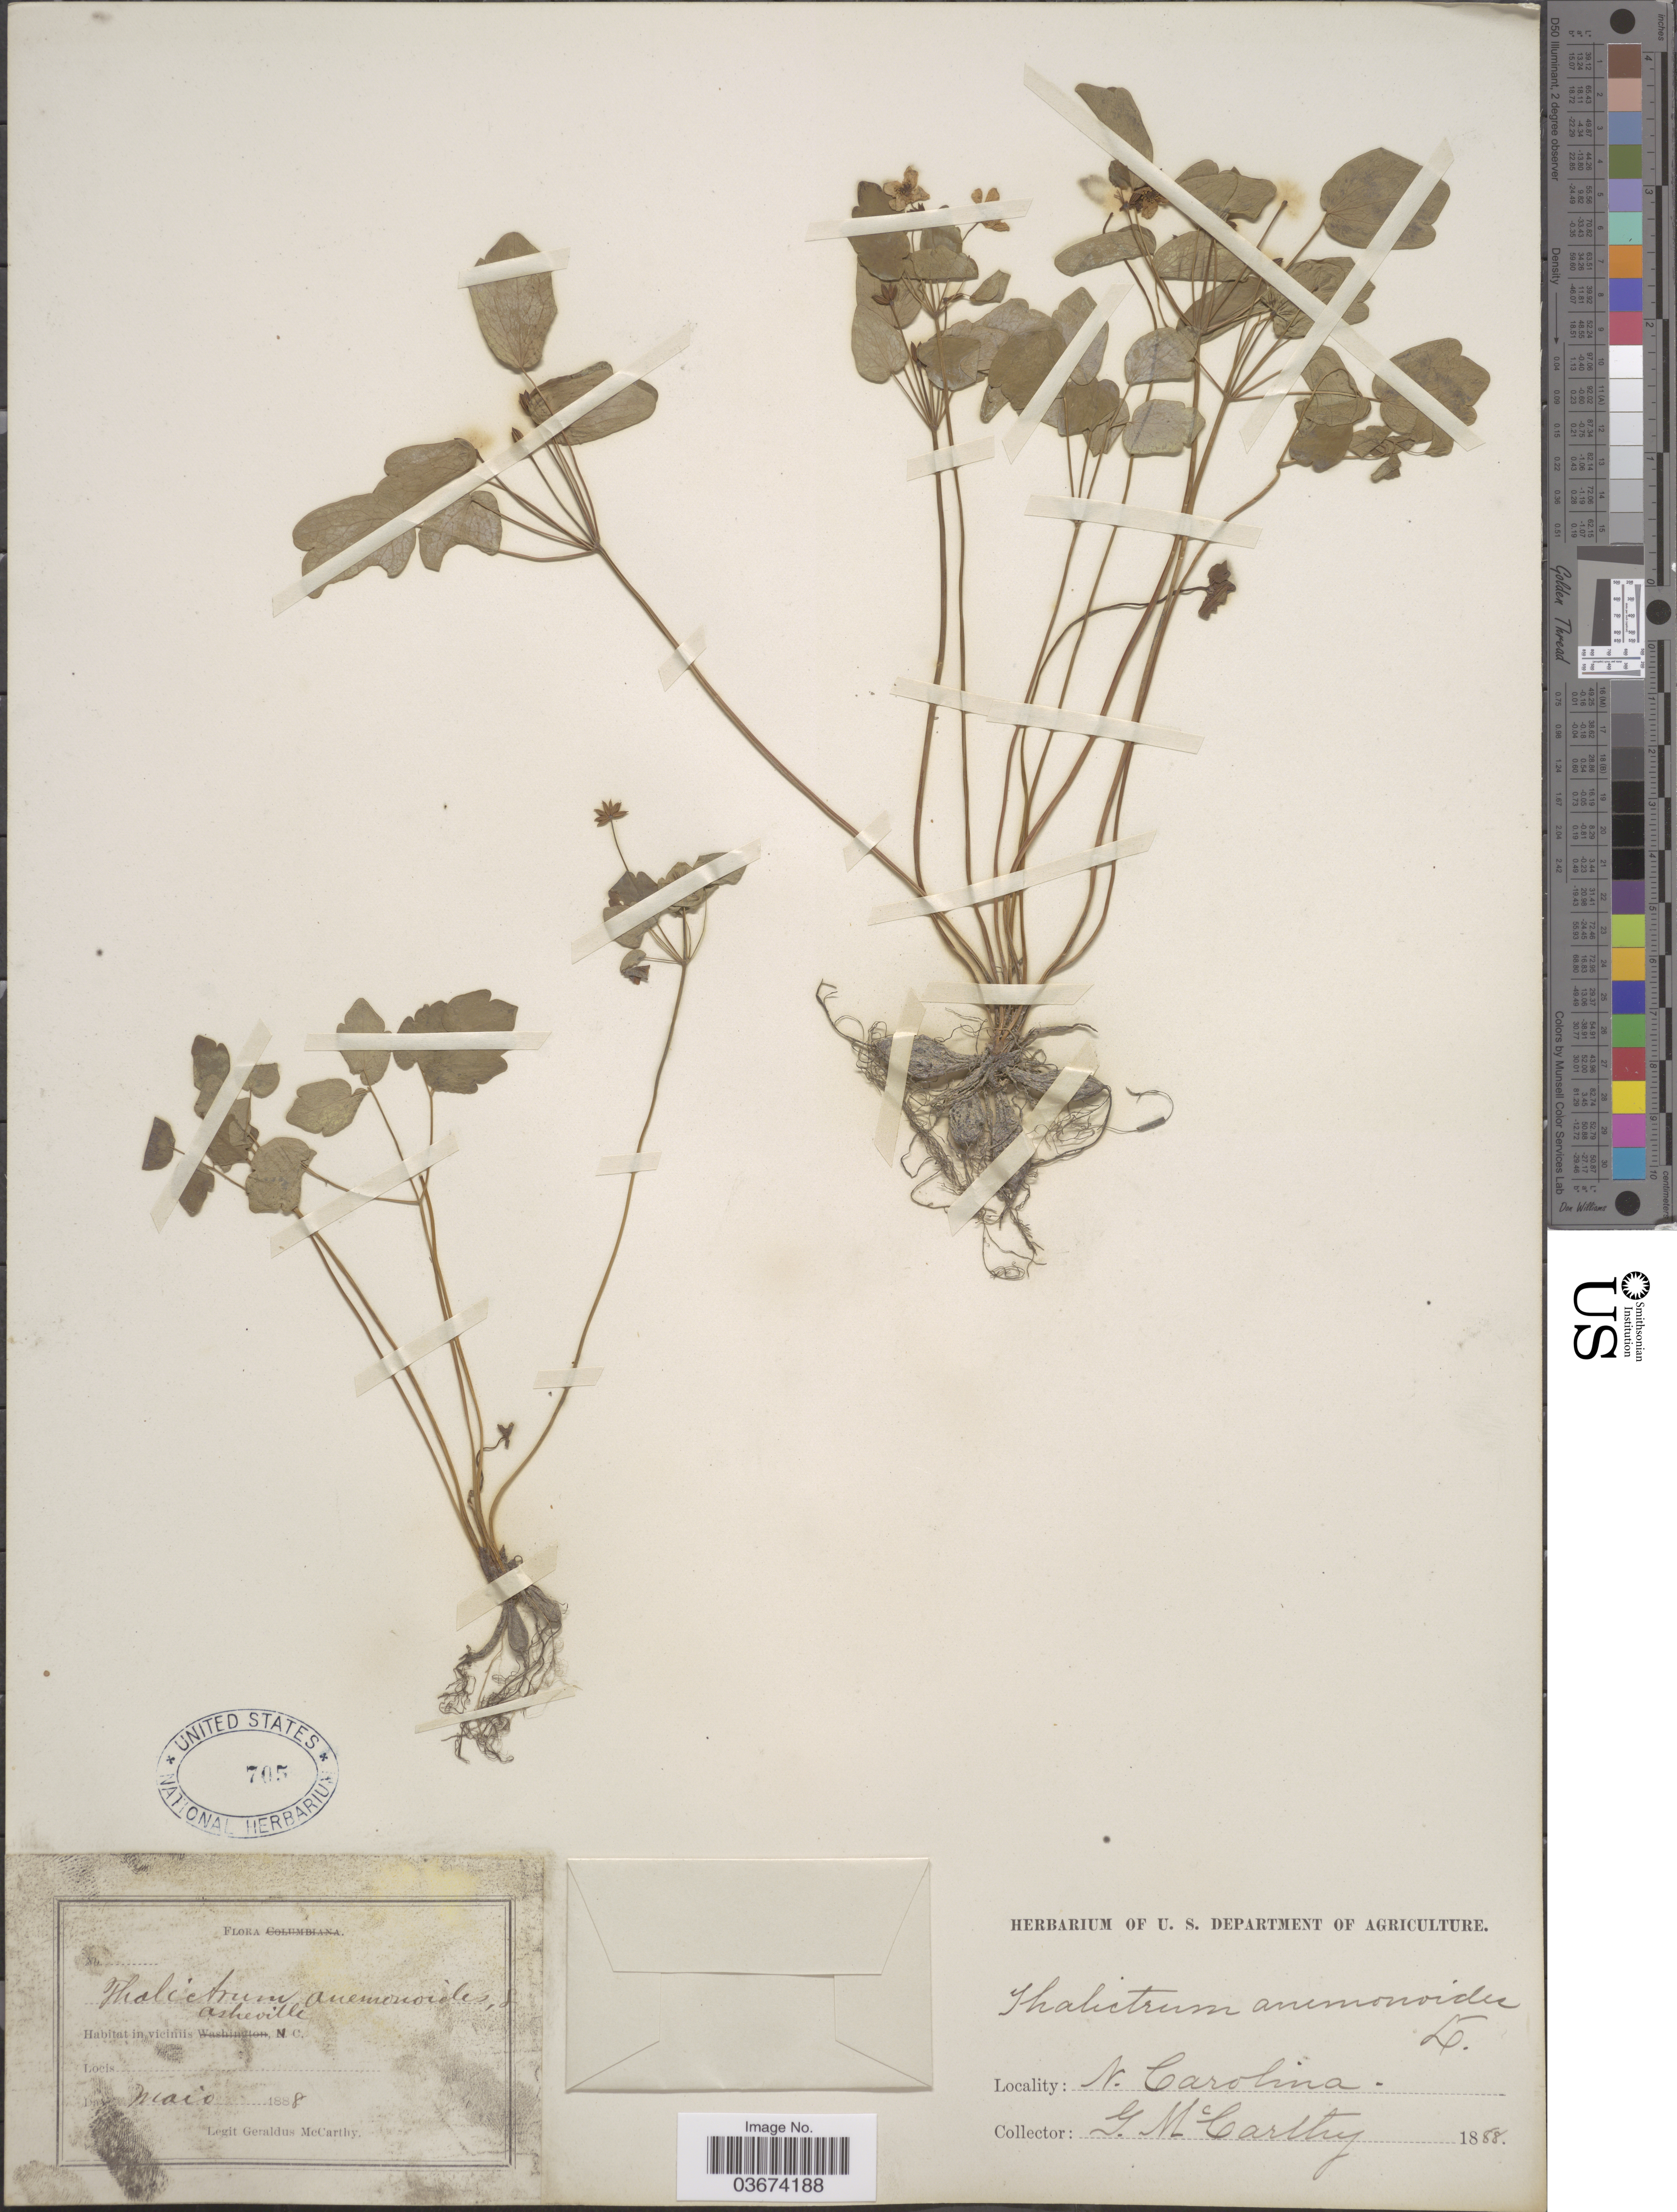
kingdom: Plantae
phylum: Tracheophyta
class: Magnoliopsida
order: Ranunculales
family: Ranunculaceae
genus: Thalictrum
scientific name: Thalictrum thalictroides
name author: (L.) A.J. Eames & B. Boivin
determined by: Strong, M. T., (US), Smithsonian Institution - National Museum of Natural History (UNITED STATES)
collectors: M. McCarthy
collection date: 1888-05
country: United States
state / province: North Carolina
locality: Viciniis Asheville.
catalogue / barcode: US 705